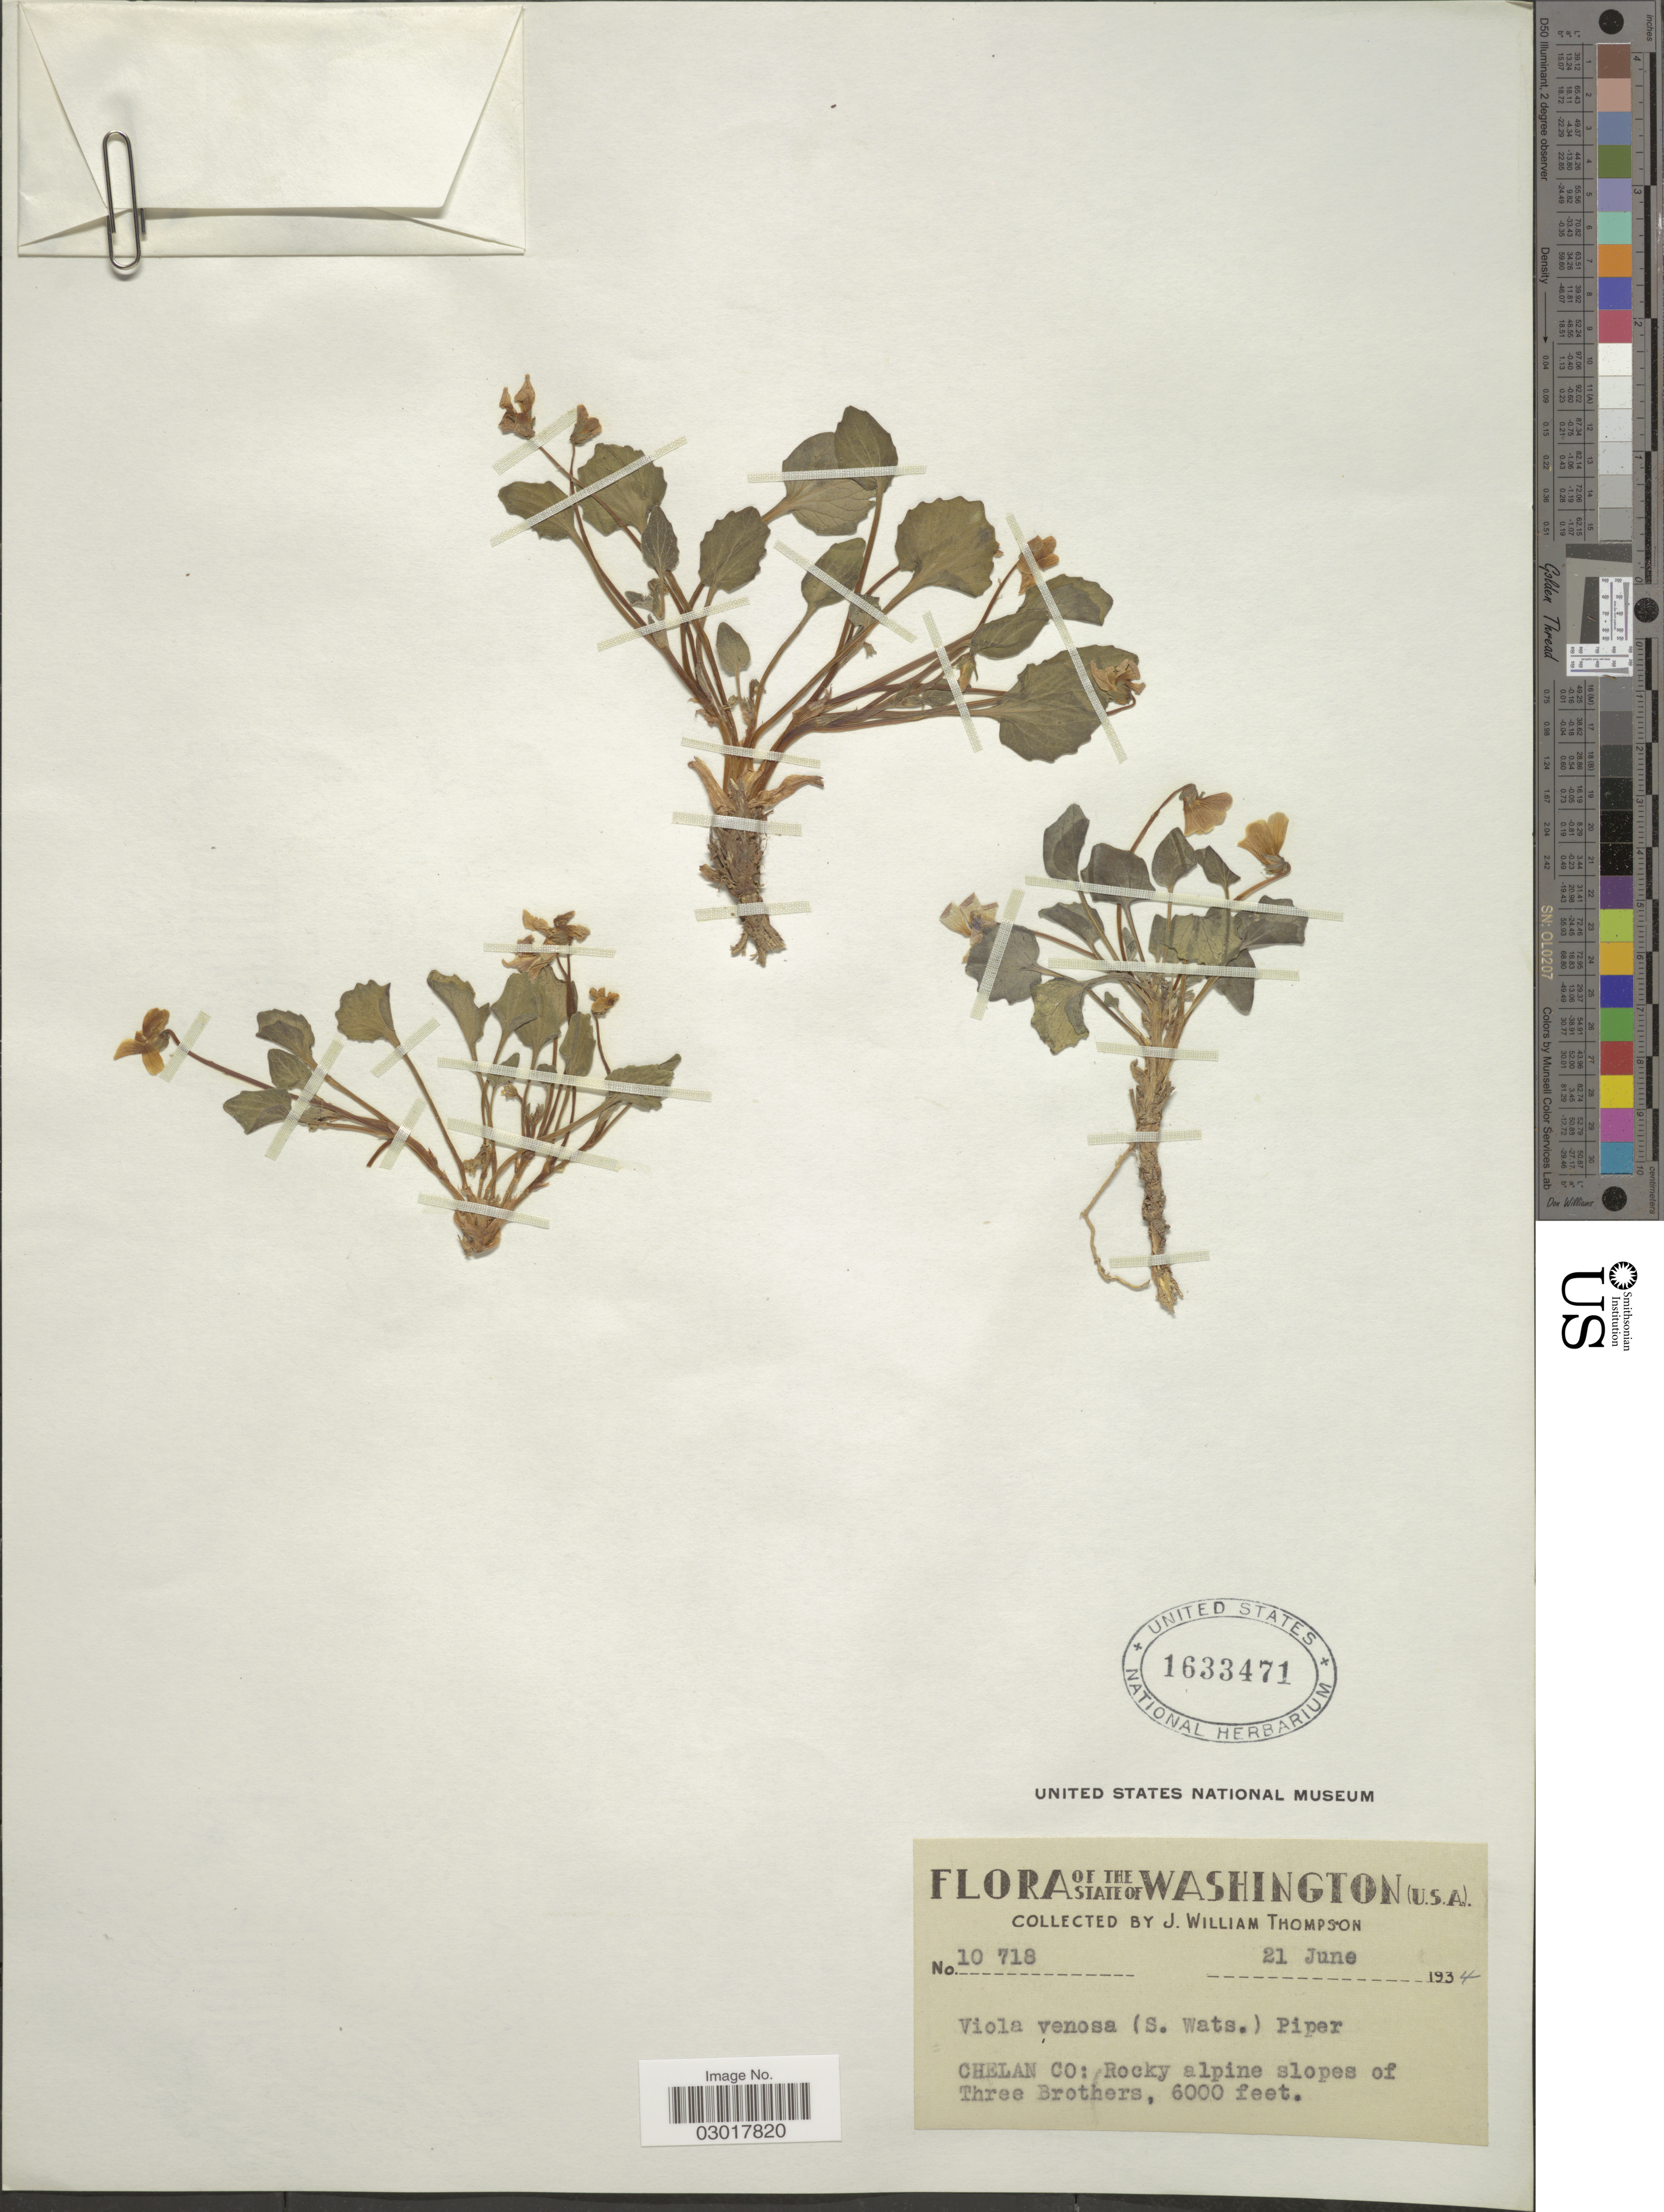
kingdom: Plantae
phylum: Tracheophyta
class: Magnoliopsida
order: Malpighiales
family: Violaceae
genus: Viola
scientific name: Viola venosa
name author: (S. Watson) Rydb.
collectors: J. W. Thompson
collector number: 10718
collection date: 1934-06-21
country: United States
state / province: Washington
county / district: Chelan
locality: Chelan Co: Rocky alpine slopes of Three Brothers.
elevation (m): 1829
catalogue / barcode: US 1633471